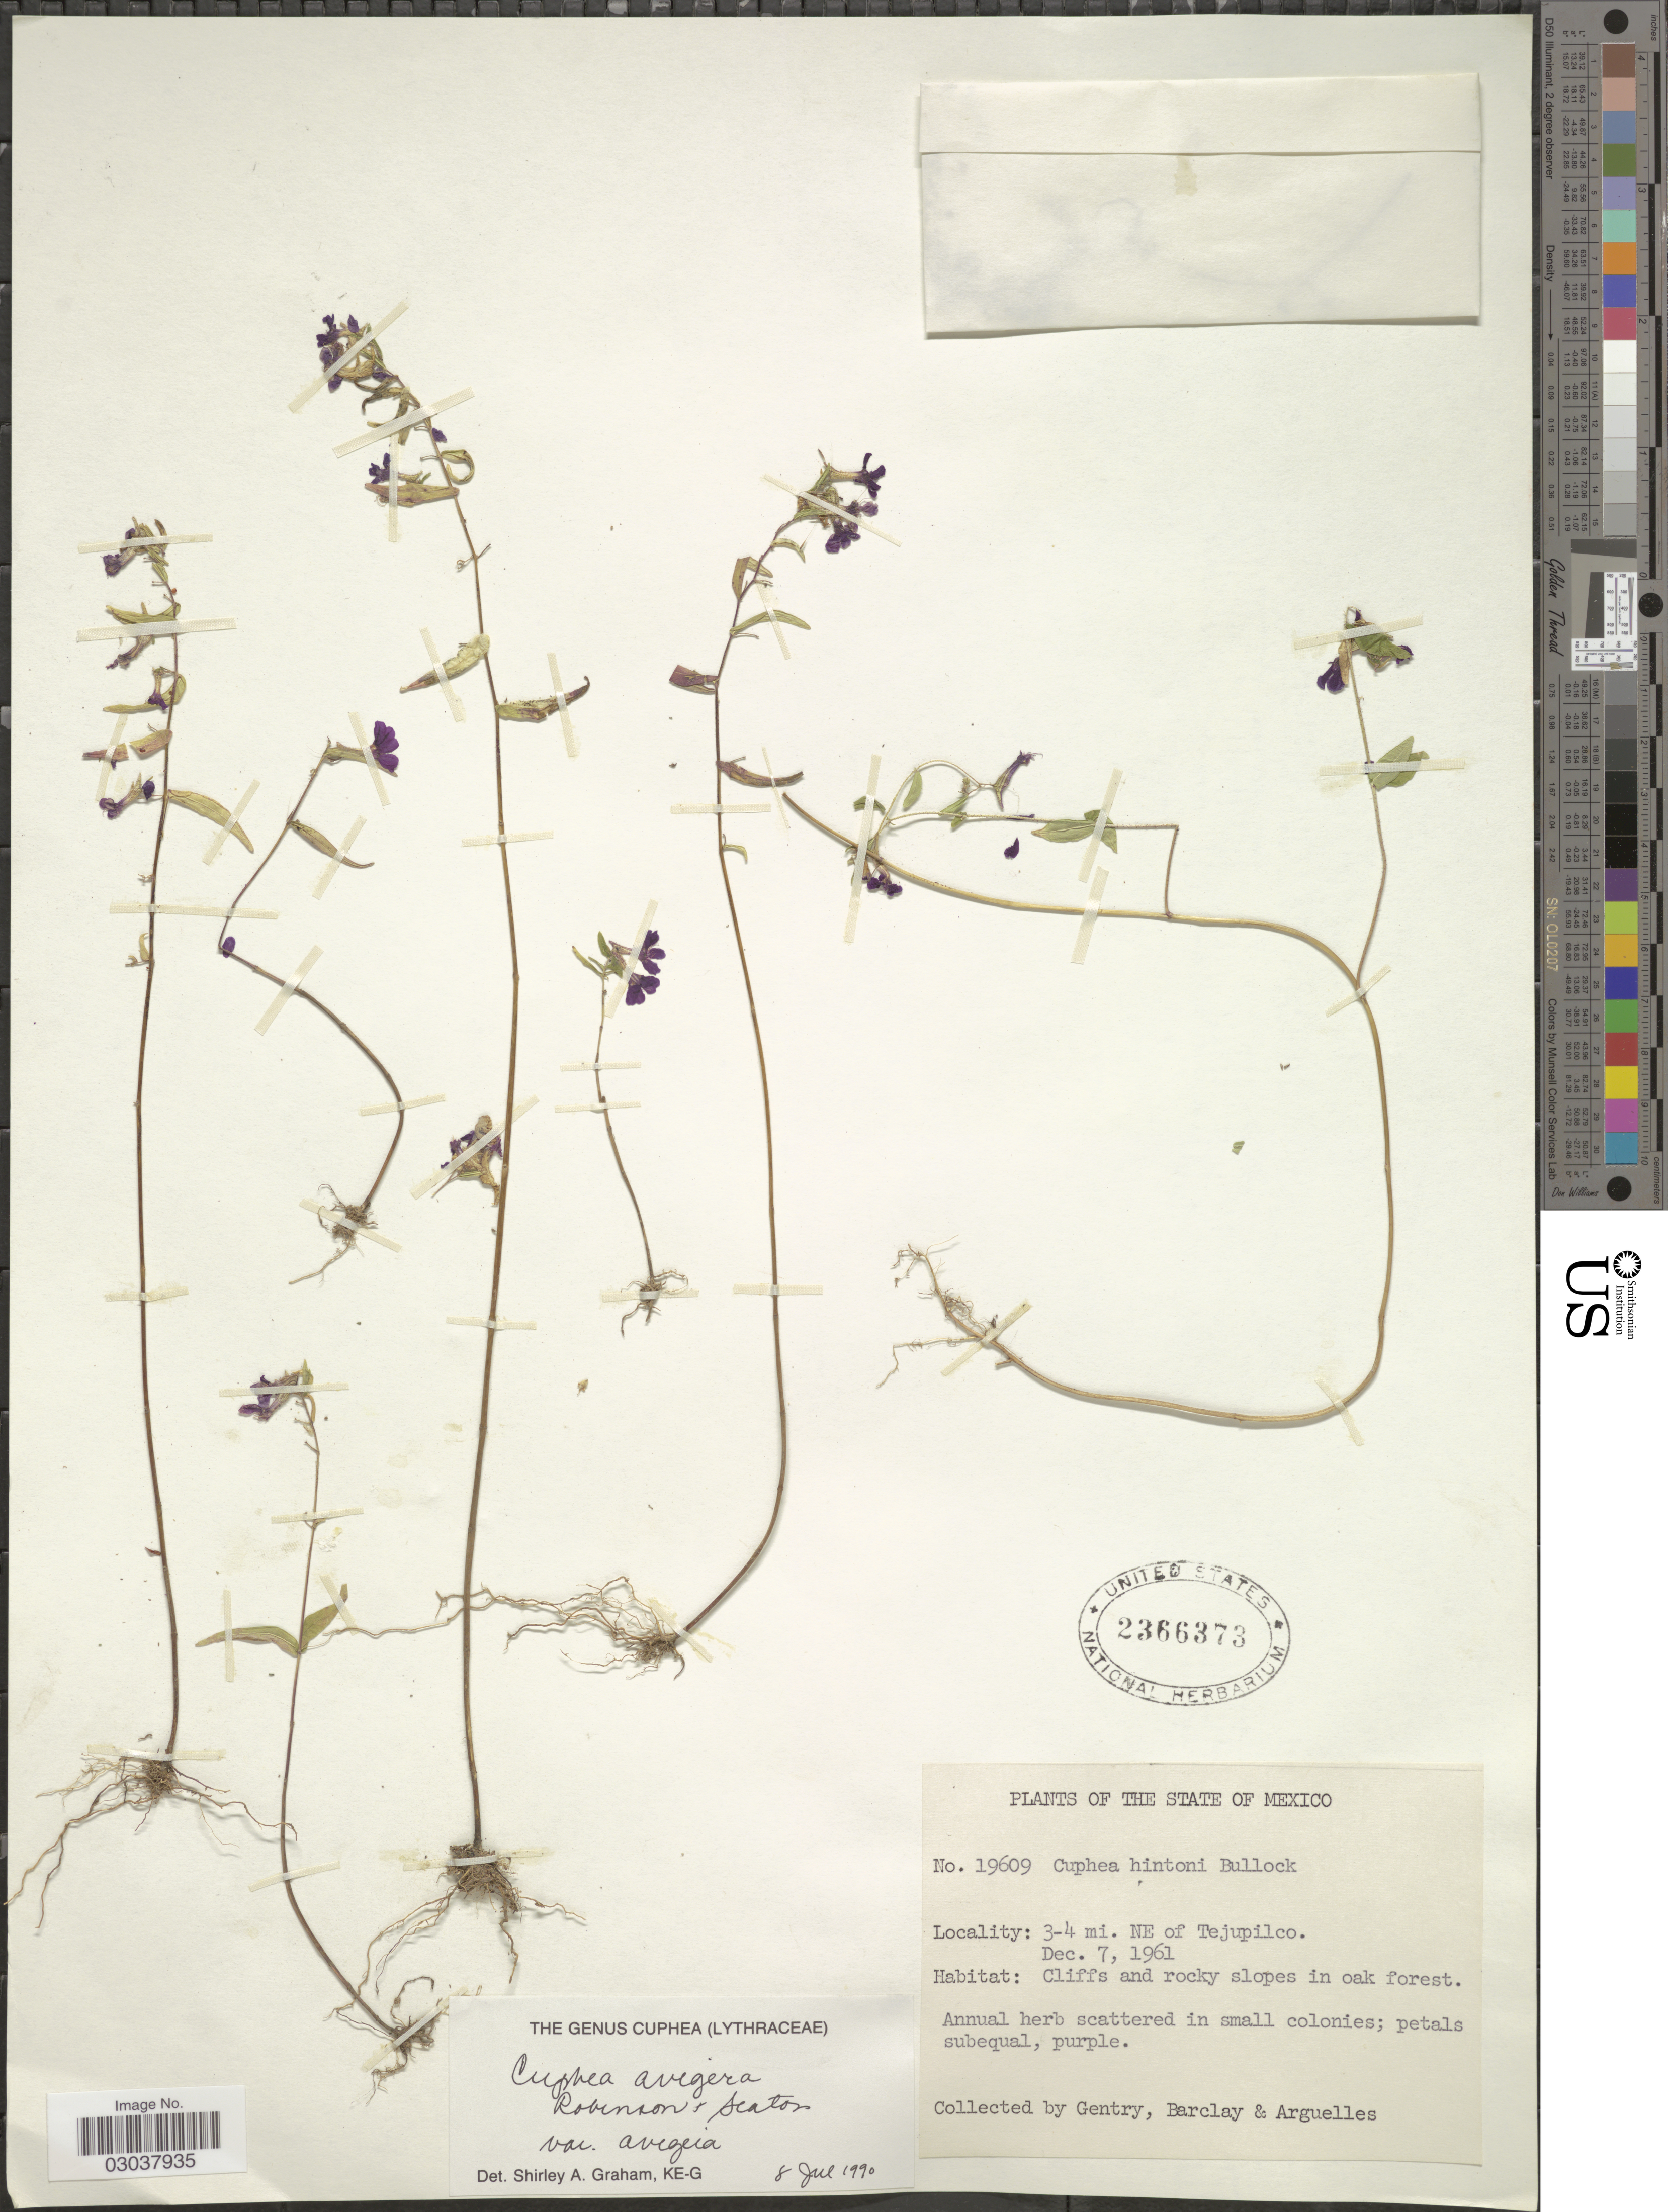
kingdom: Plantae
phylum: Tracheophyta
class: Magnoliopsida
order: Myrtales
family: Lythraceae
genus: Cuphea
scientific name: Cuphea avigera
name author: B.L. Rob. & Seaton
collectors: Gentry, --, -- Barclay & Arguelles, --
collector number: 19609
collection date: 1961-12-07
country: Mexico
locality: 3-4 mi. NE of Tejupilco.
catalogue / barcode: US 2366373